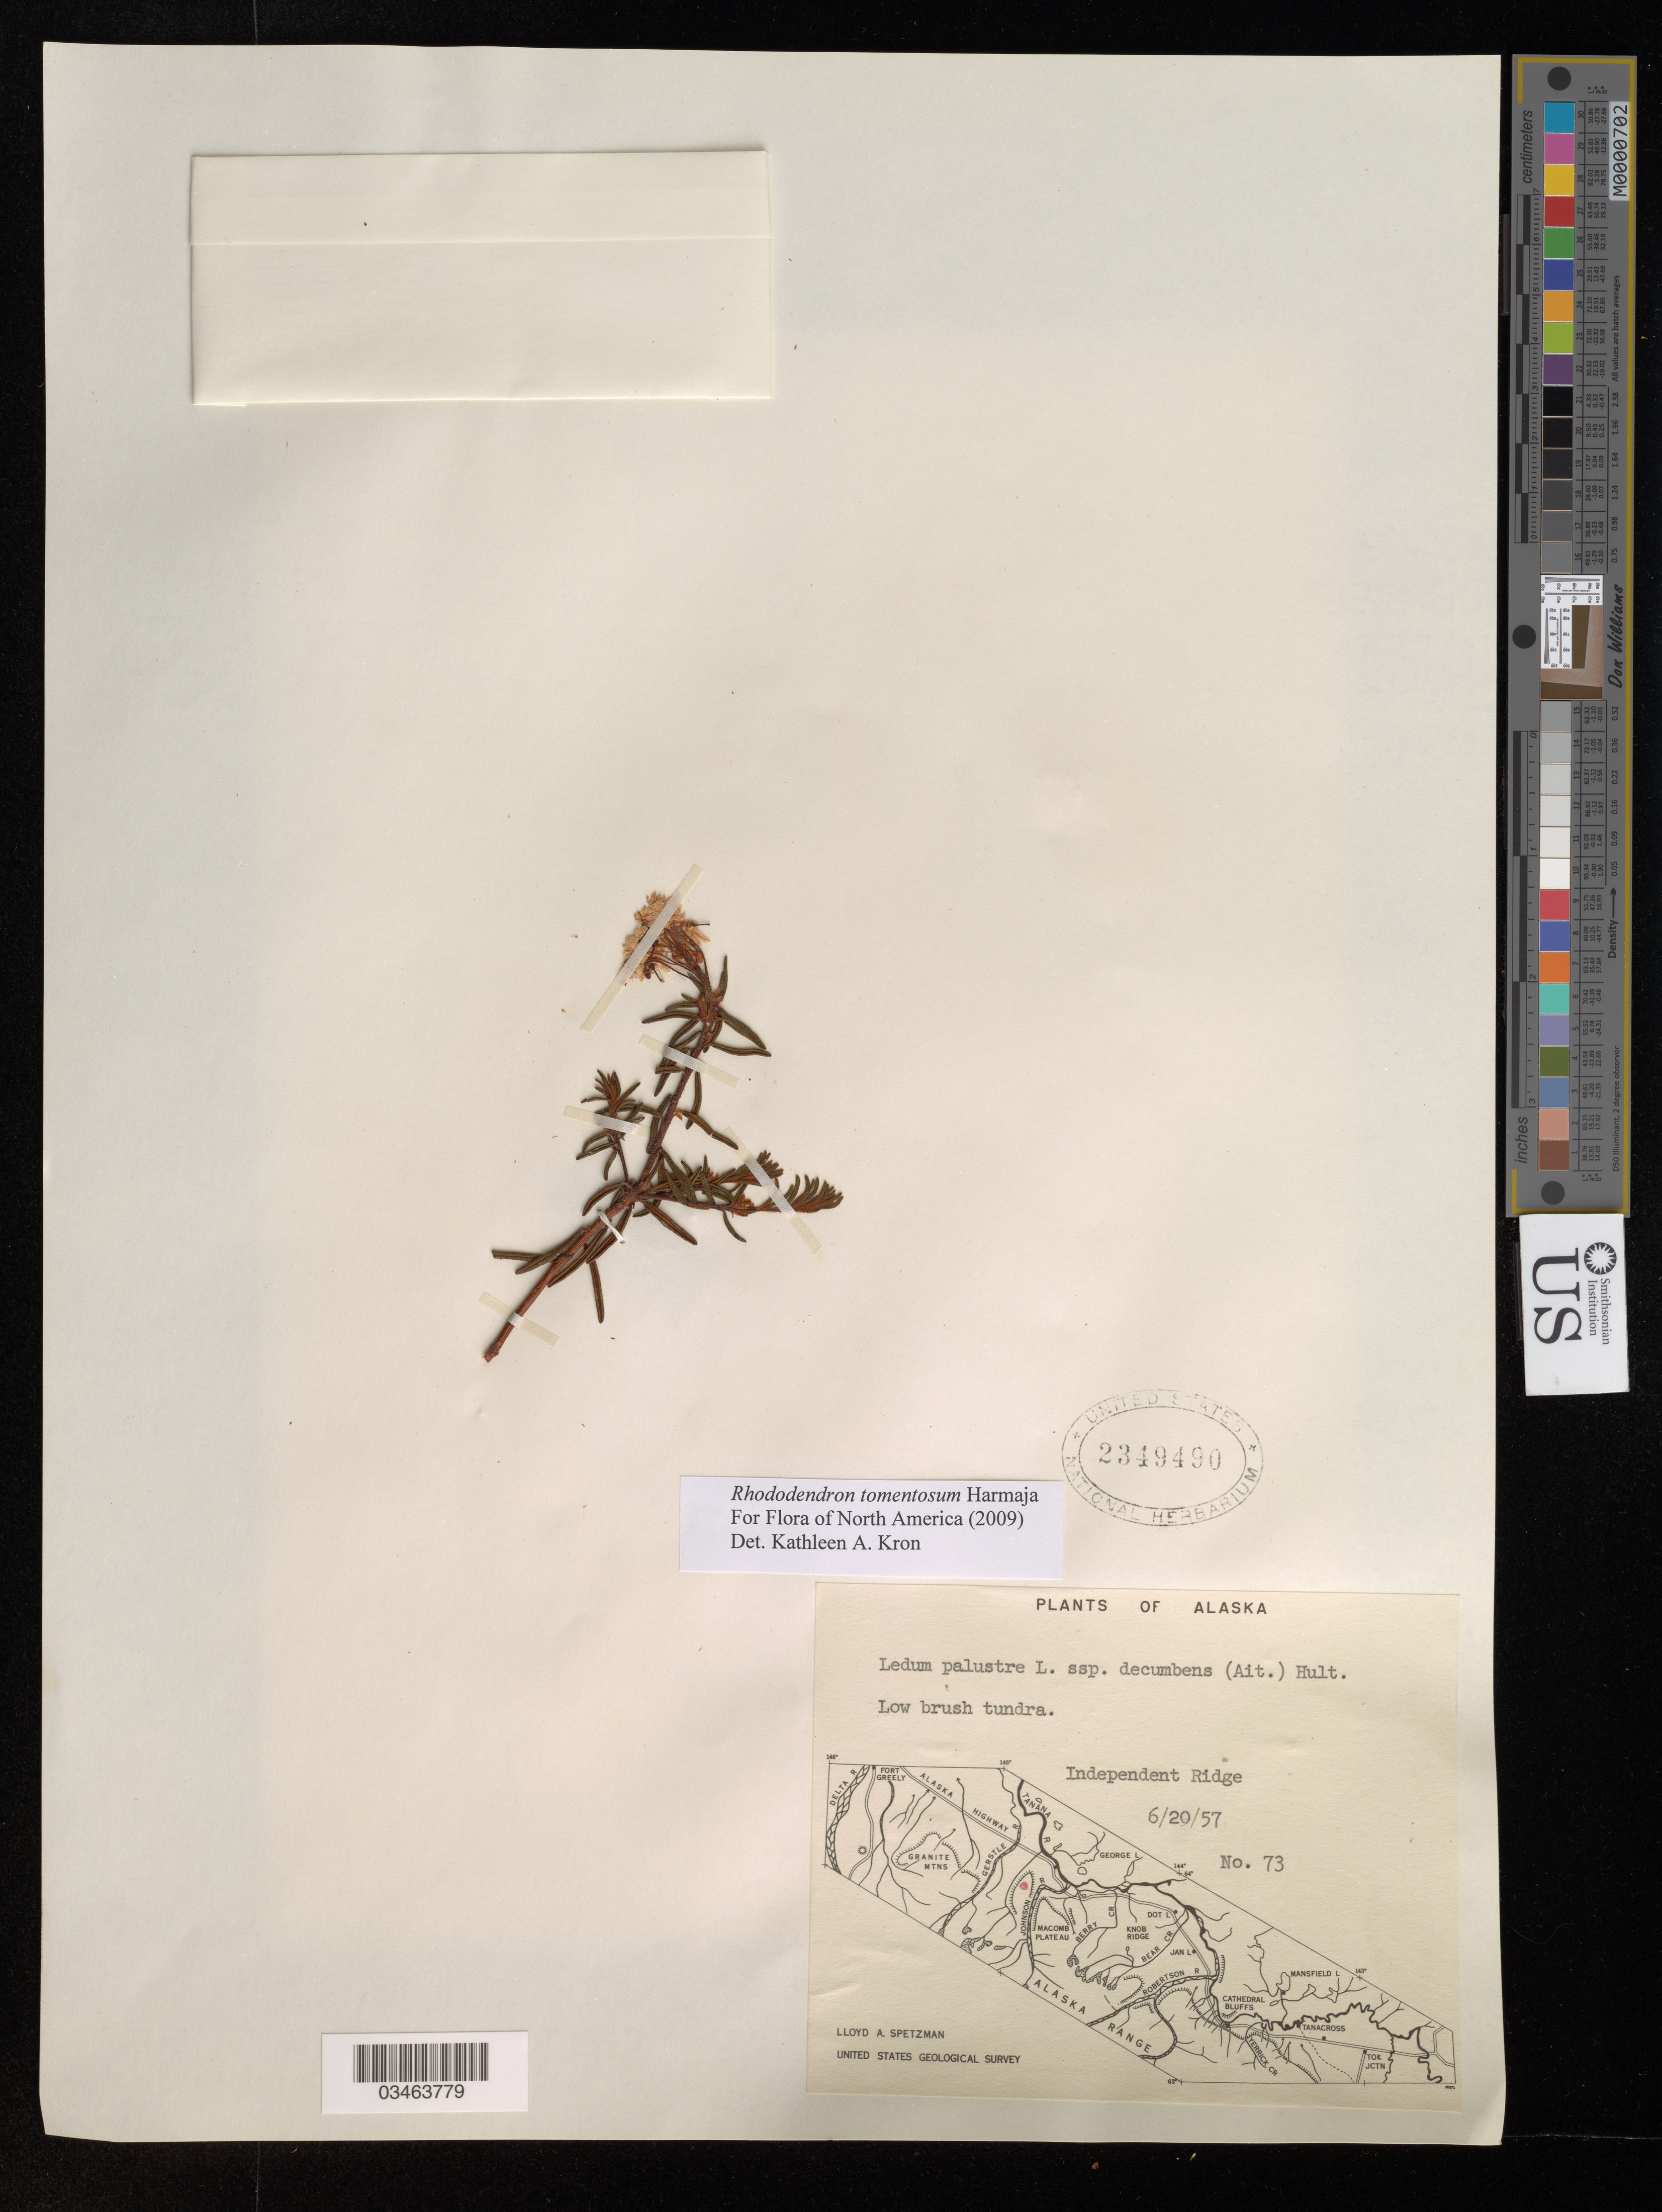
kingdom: Plantae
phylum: Tracheophyta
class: Magnoliopsida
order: Ericales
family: Ericaceae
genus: Rhododendron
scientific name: Rhododendron tomentosum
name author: Harmaja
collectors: L. Spetzman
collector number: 73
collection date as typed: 20 6 57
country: United States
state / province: Alaska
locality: Independent Ridge. United States Geological Survey.?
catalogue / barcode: US 2349490